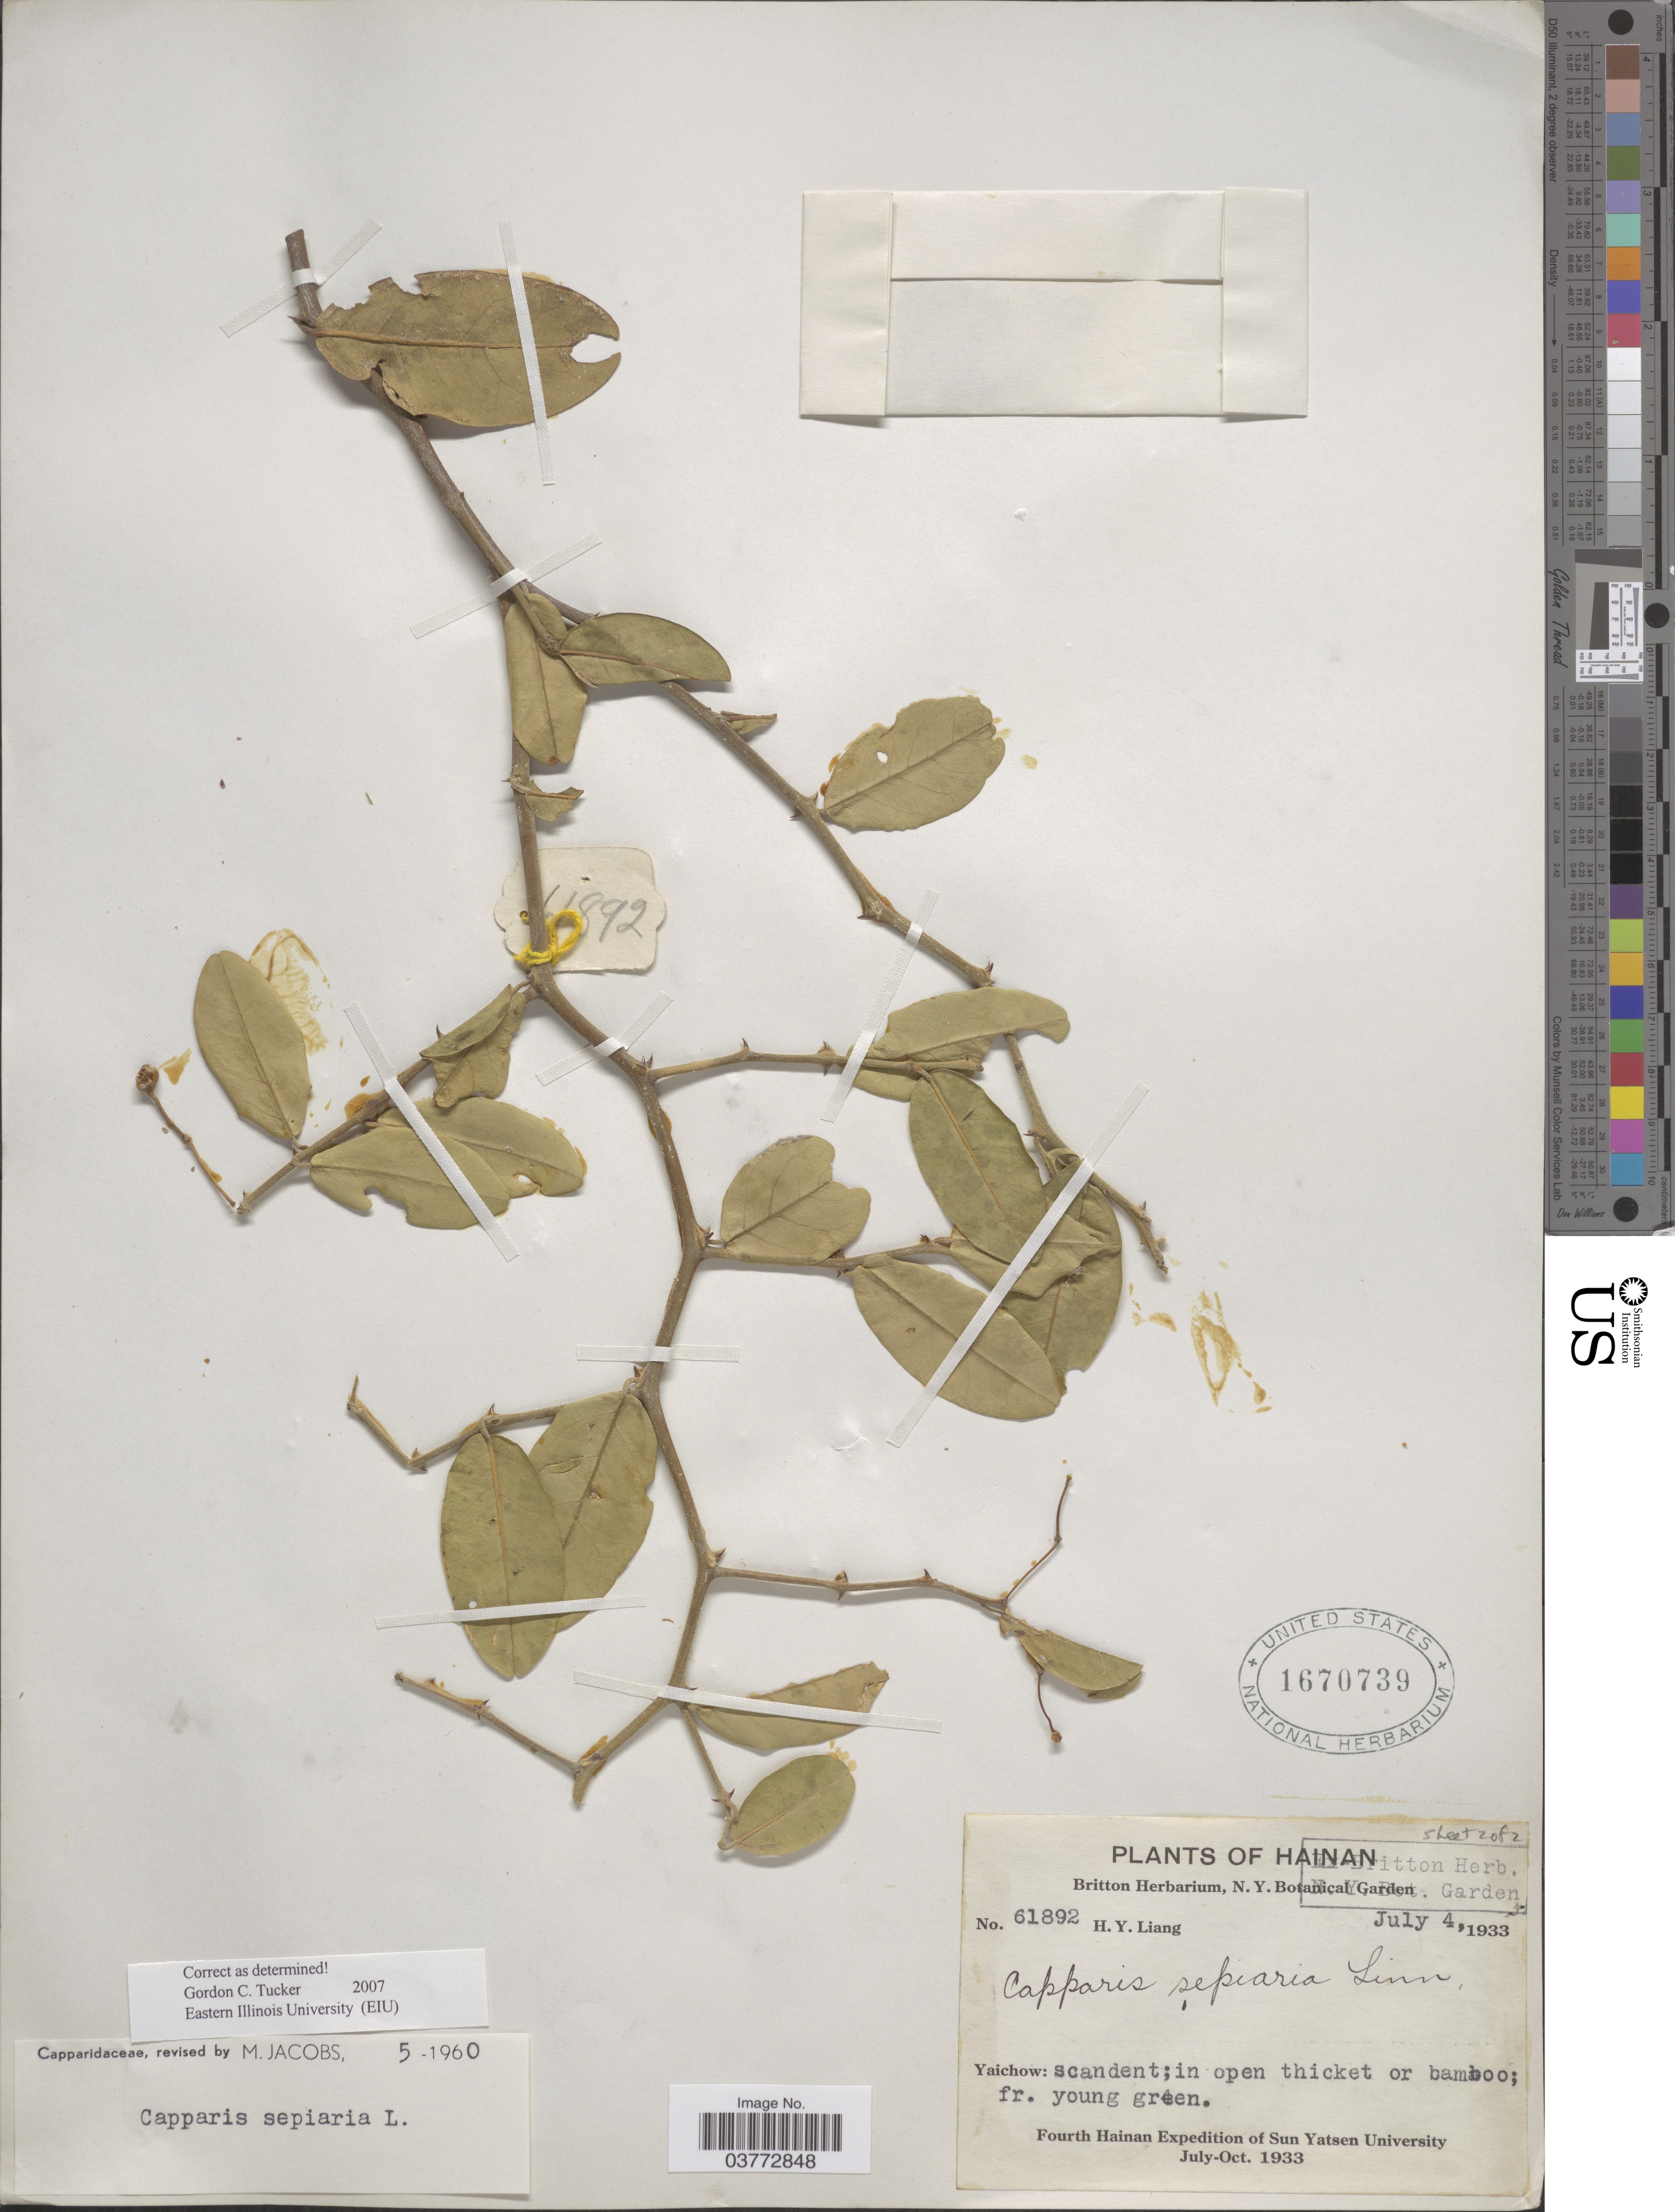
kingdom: Plantae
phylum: Tracheophyta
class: Magnoliopsida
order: Brassicales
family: Capparaceae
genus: Capparis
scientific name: Capparis sepiaria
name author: L.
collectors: H. Y. Liang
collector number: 61892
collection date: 1933-07-04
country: China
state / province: Hainan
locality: Yaichow.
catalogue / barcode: US 1670739